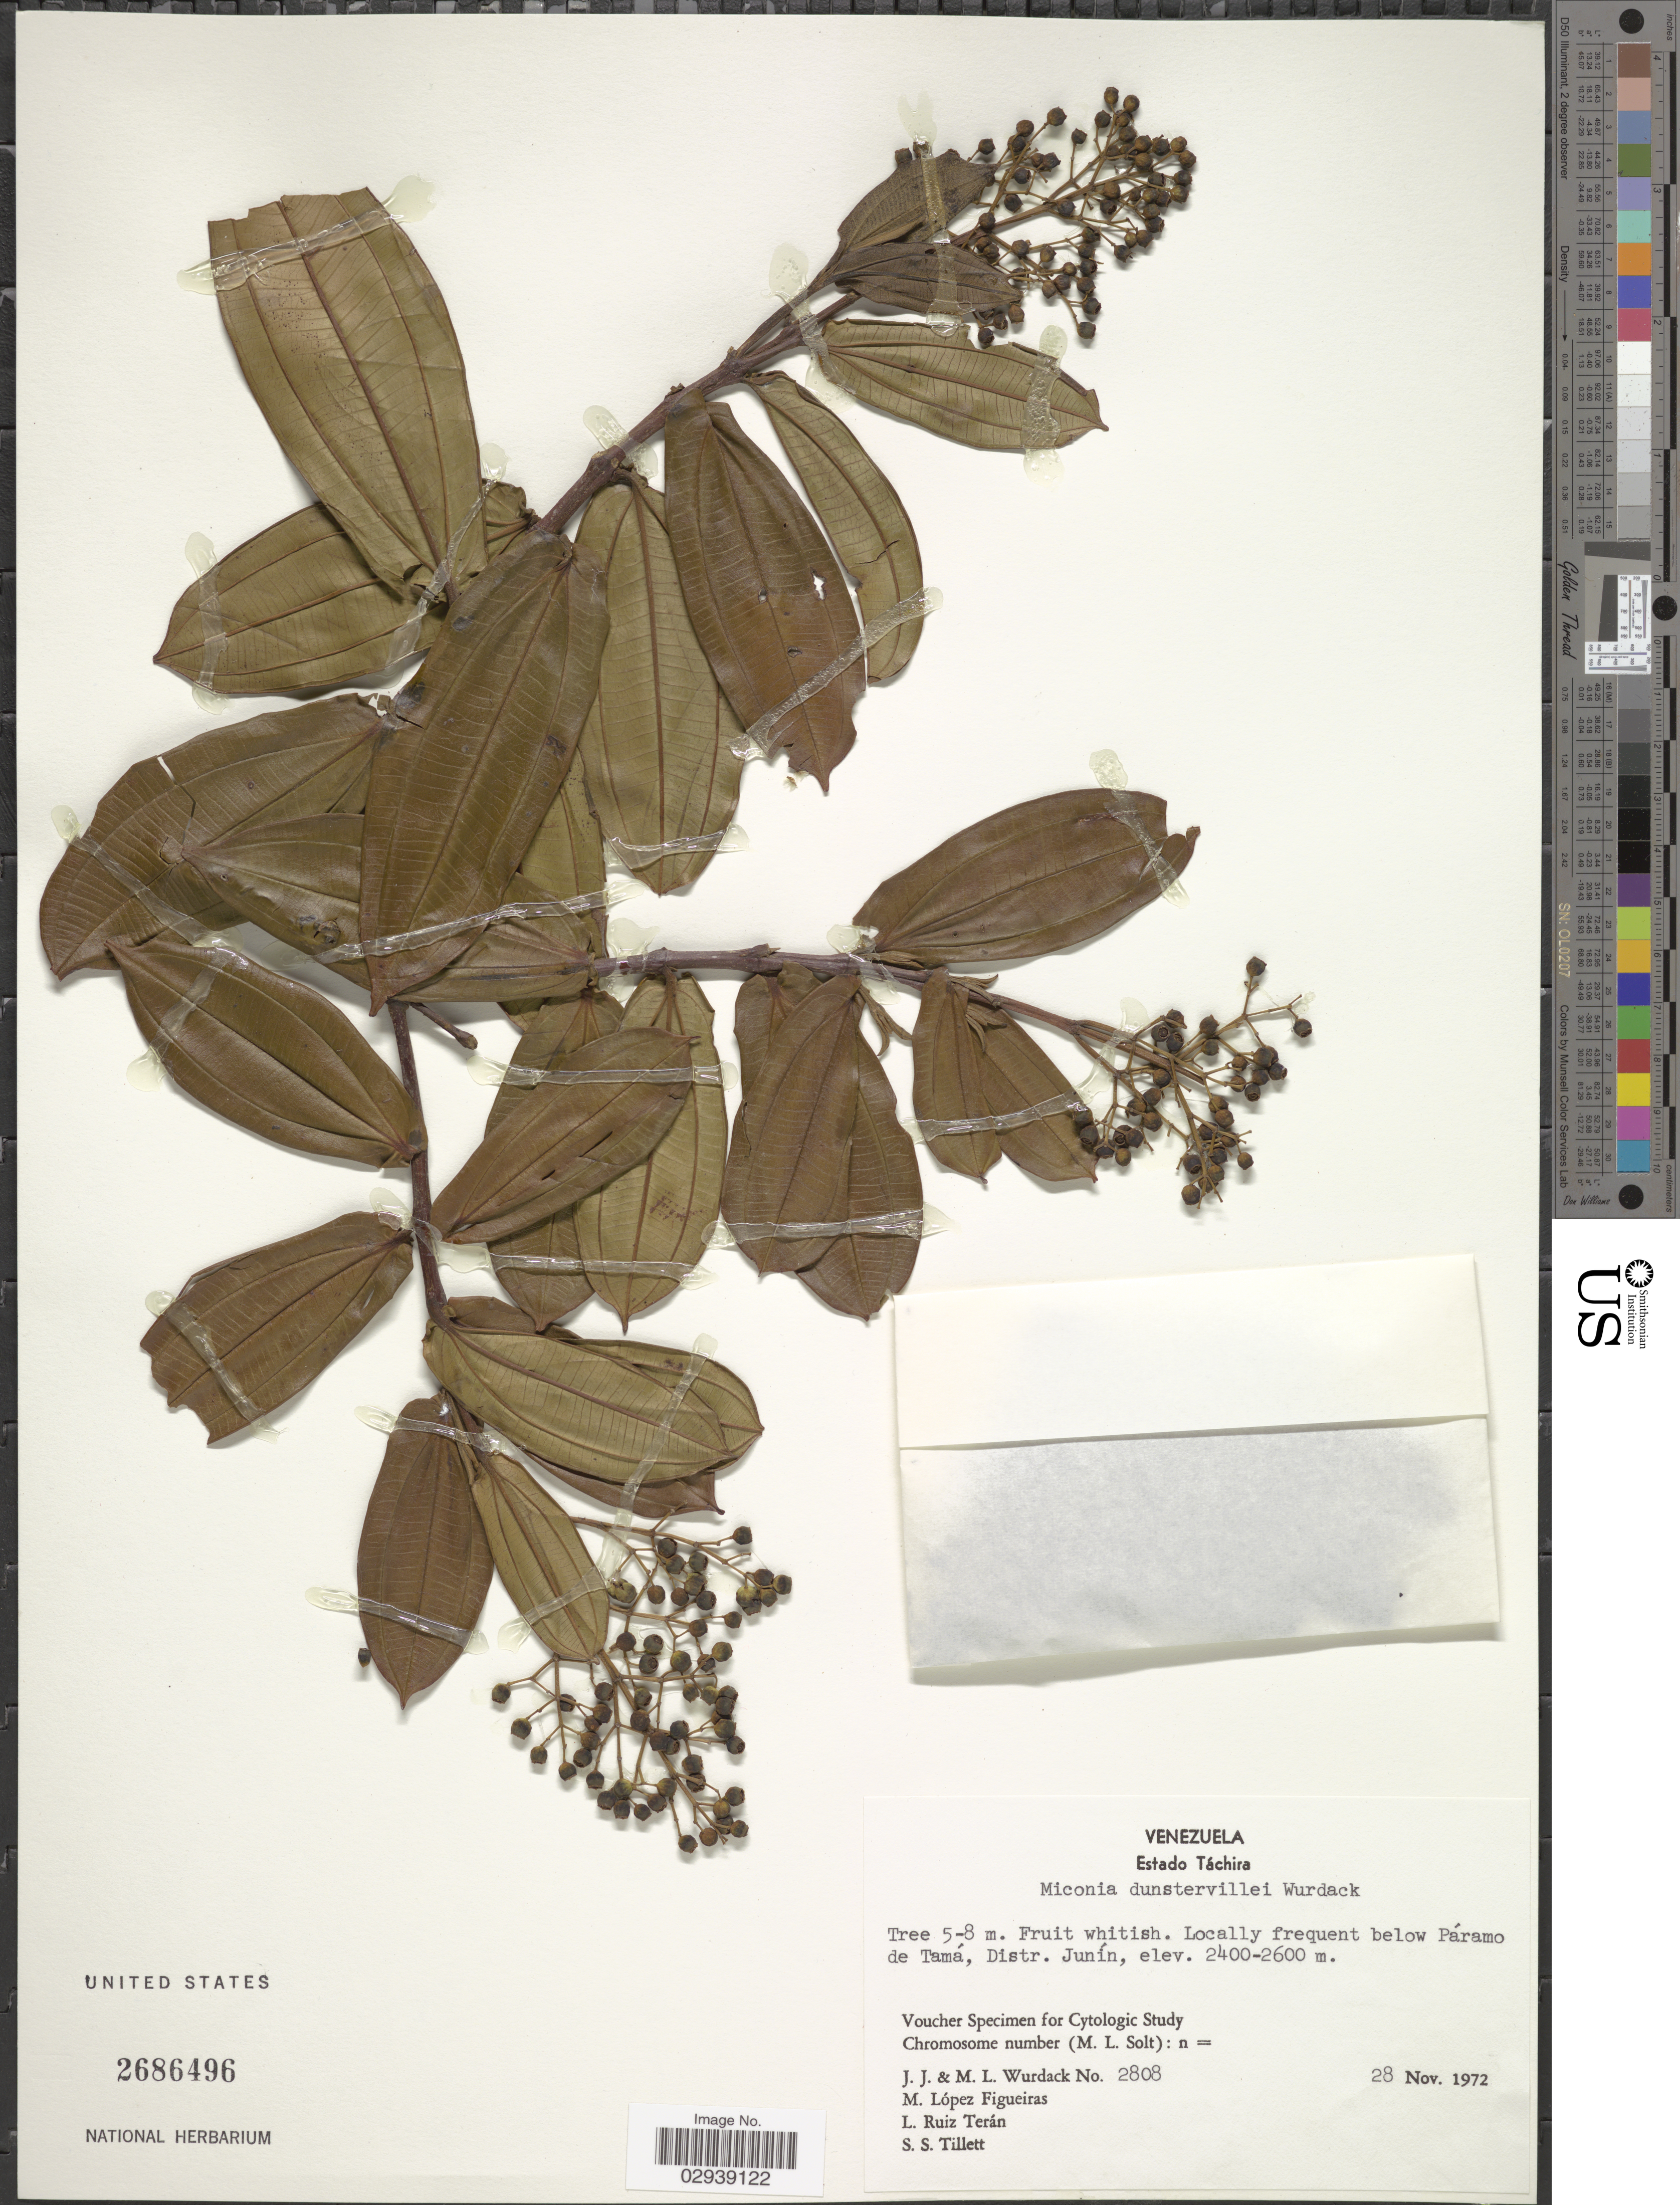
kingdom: Plantae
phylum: Tracheophyta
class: Magnoliopsida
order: Myrtales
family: Melastomataceae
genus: Miconia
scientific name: Miconia dunstervillei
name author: Wurdack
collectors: J. J. Wurdack, M. L. Wurdack, M. López Figueiras & L. Teran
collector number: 2808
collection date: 1972-11-28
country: Venezuela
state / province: Tachira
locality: Below Páramo de Tamá, Distr. Junín.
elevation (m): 2400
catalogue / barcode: US 2686496